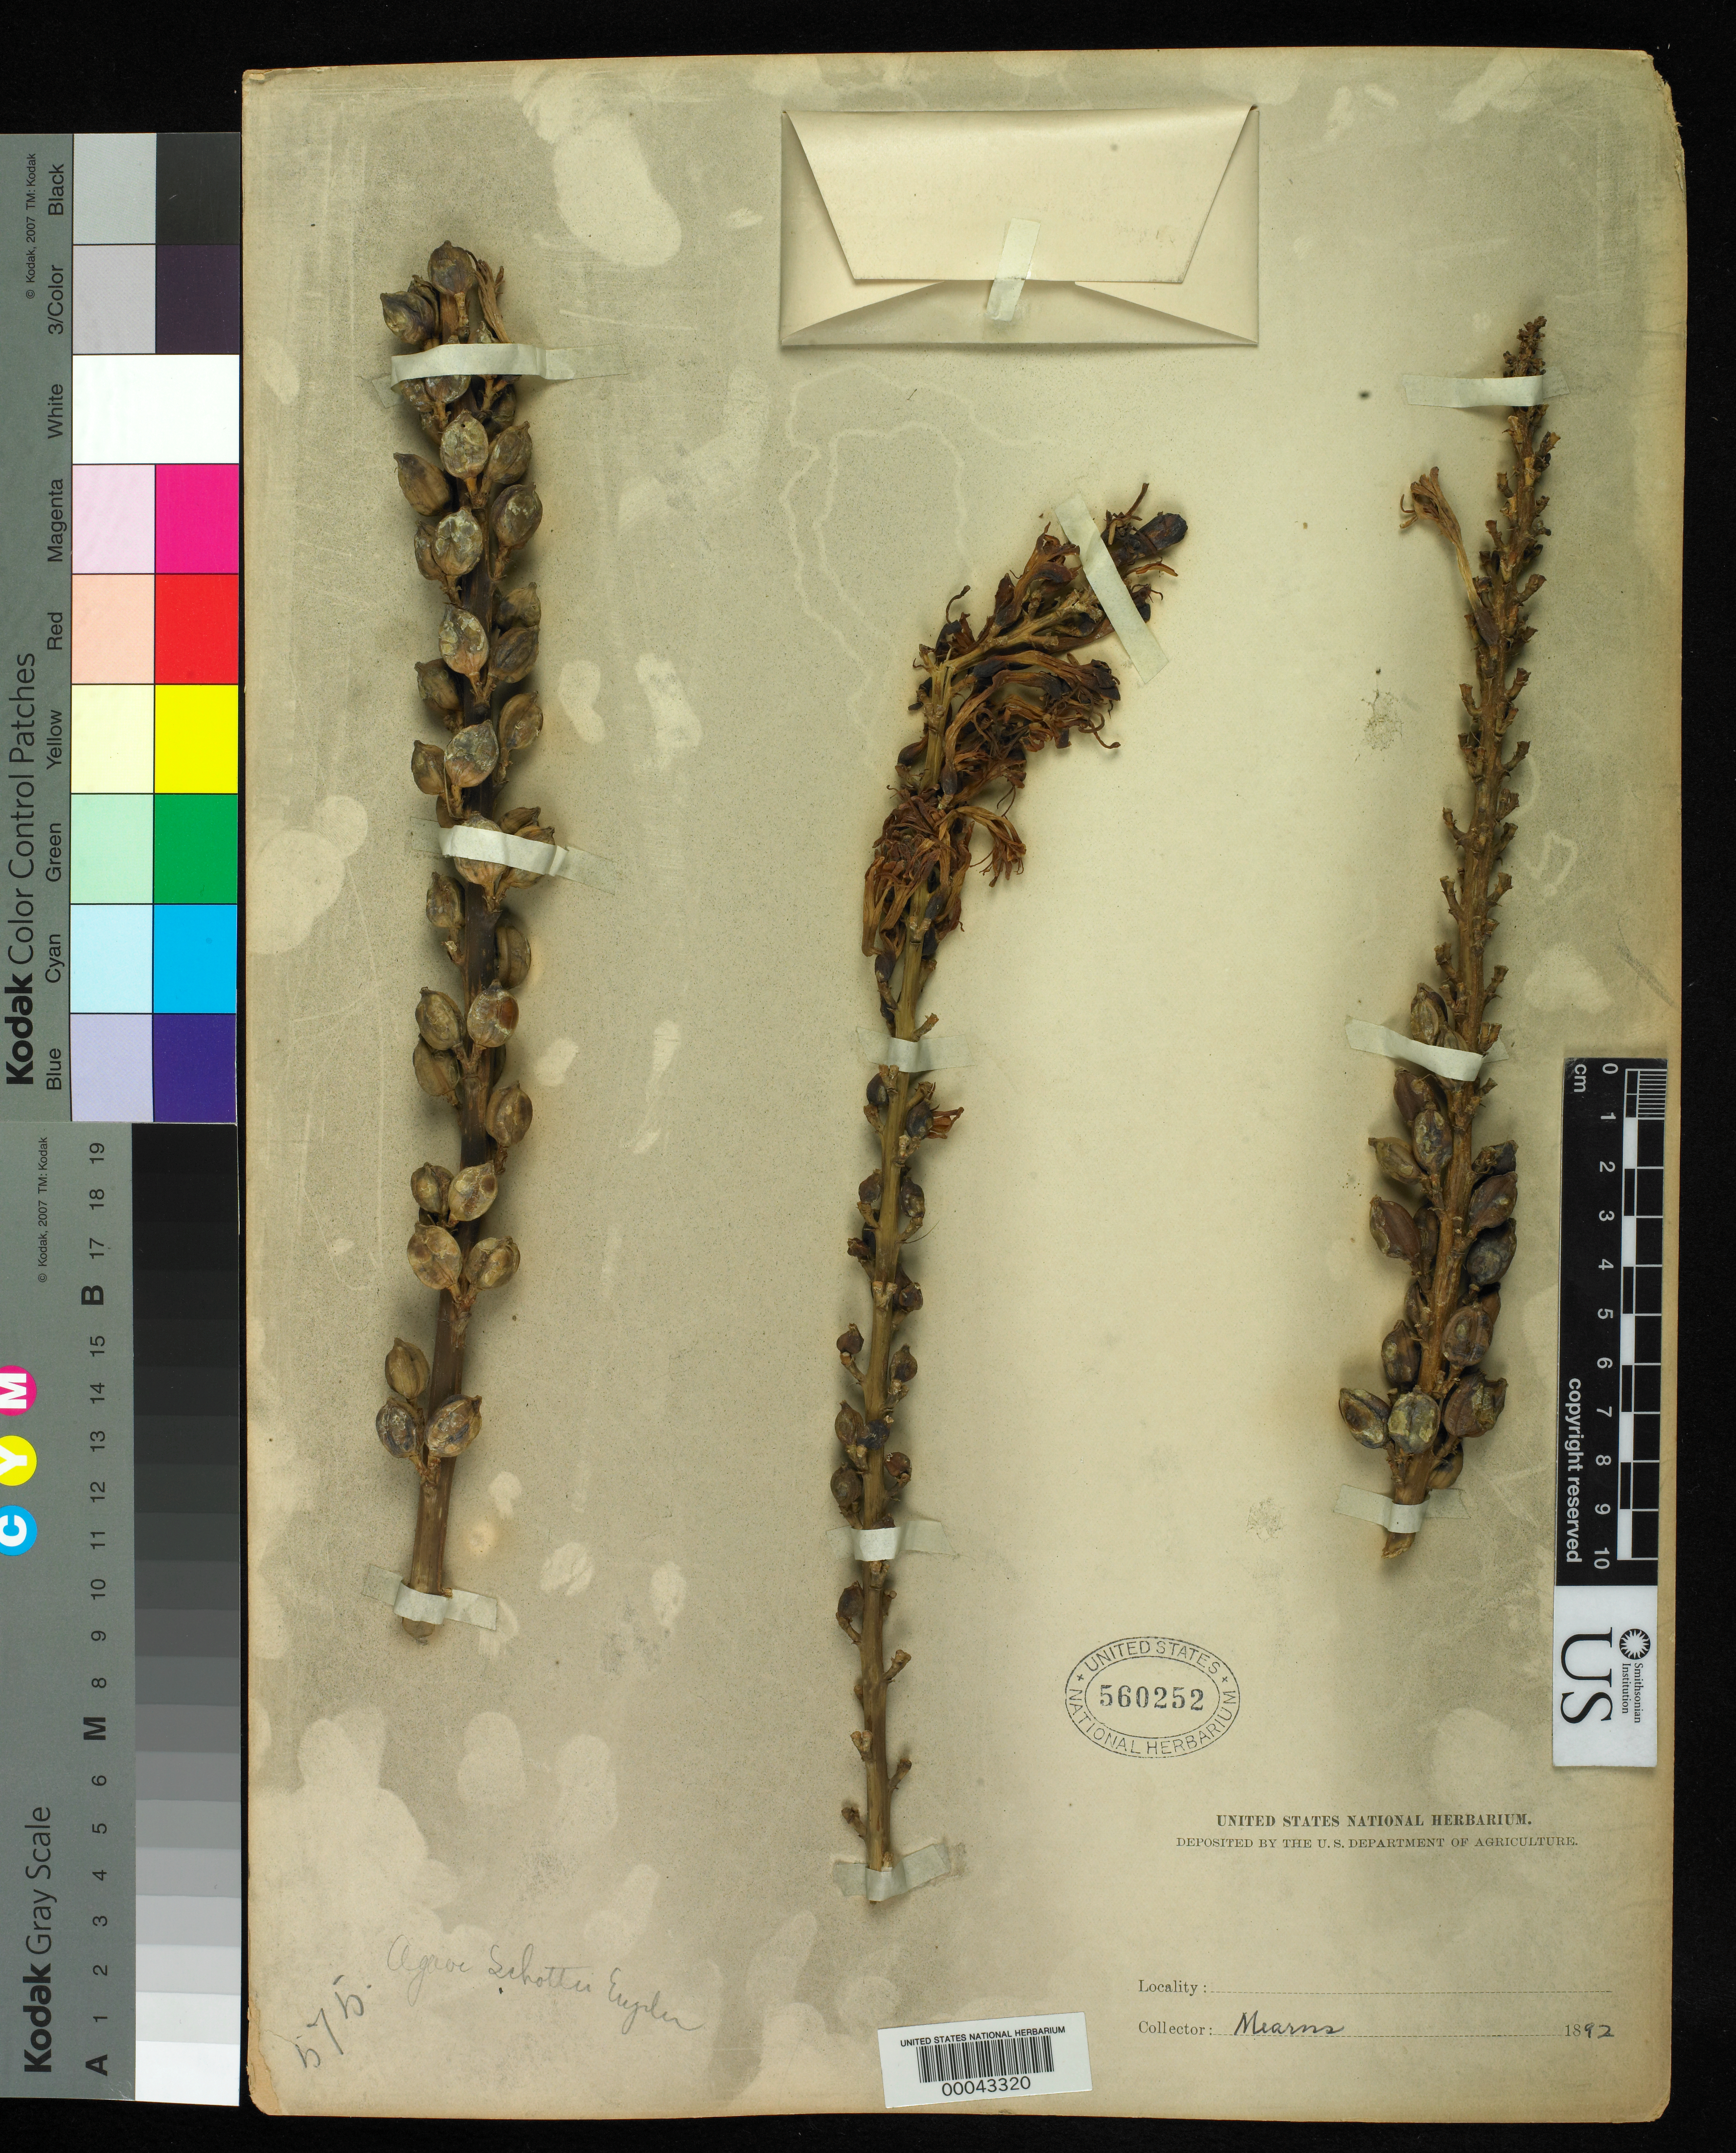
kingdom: Plantae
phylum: Tracheophyta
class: Liliopsida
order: Asparagales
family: Asparagaceae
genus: Agave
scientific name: Agave schottii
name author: Engelm.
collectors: E. A. Mearns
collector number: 575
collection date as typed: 24 Jul 1892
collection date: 1892-07-24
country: United States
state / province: New Mexico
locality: Guadilope canyon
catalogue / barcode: US 560252